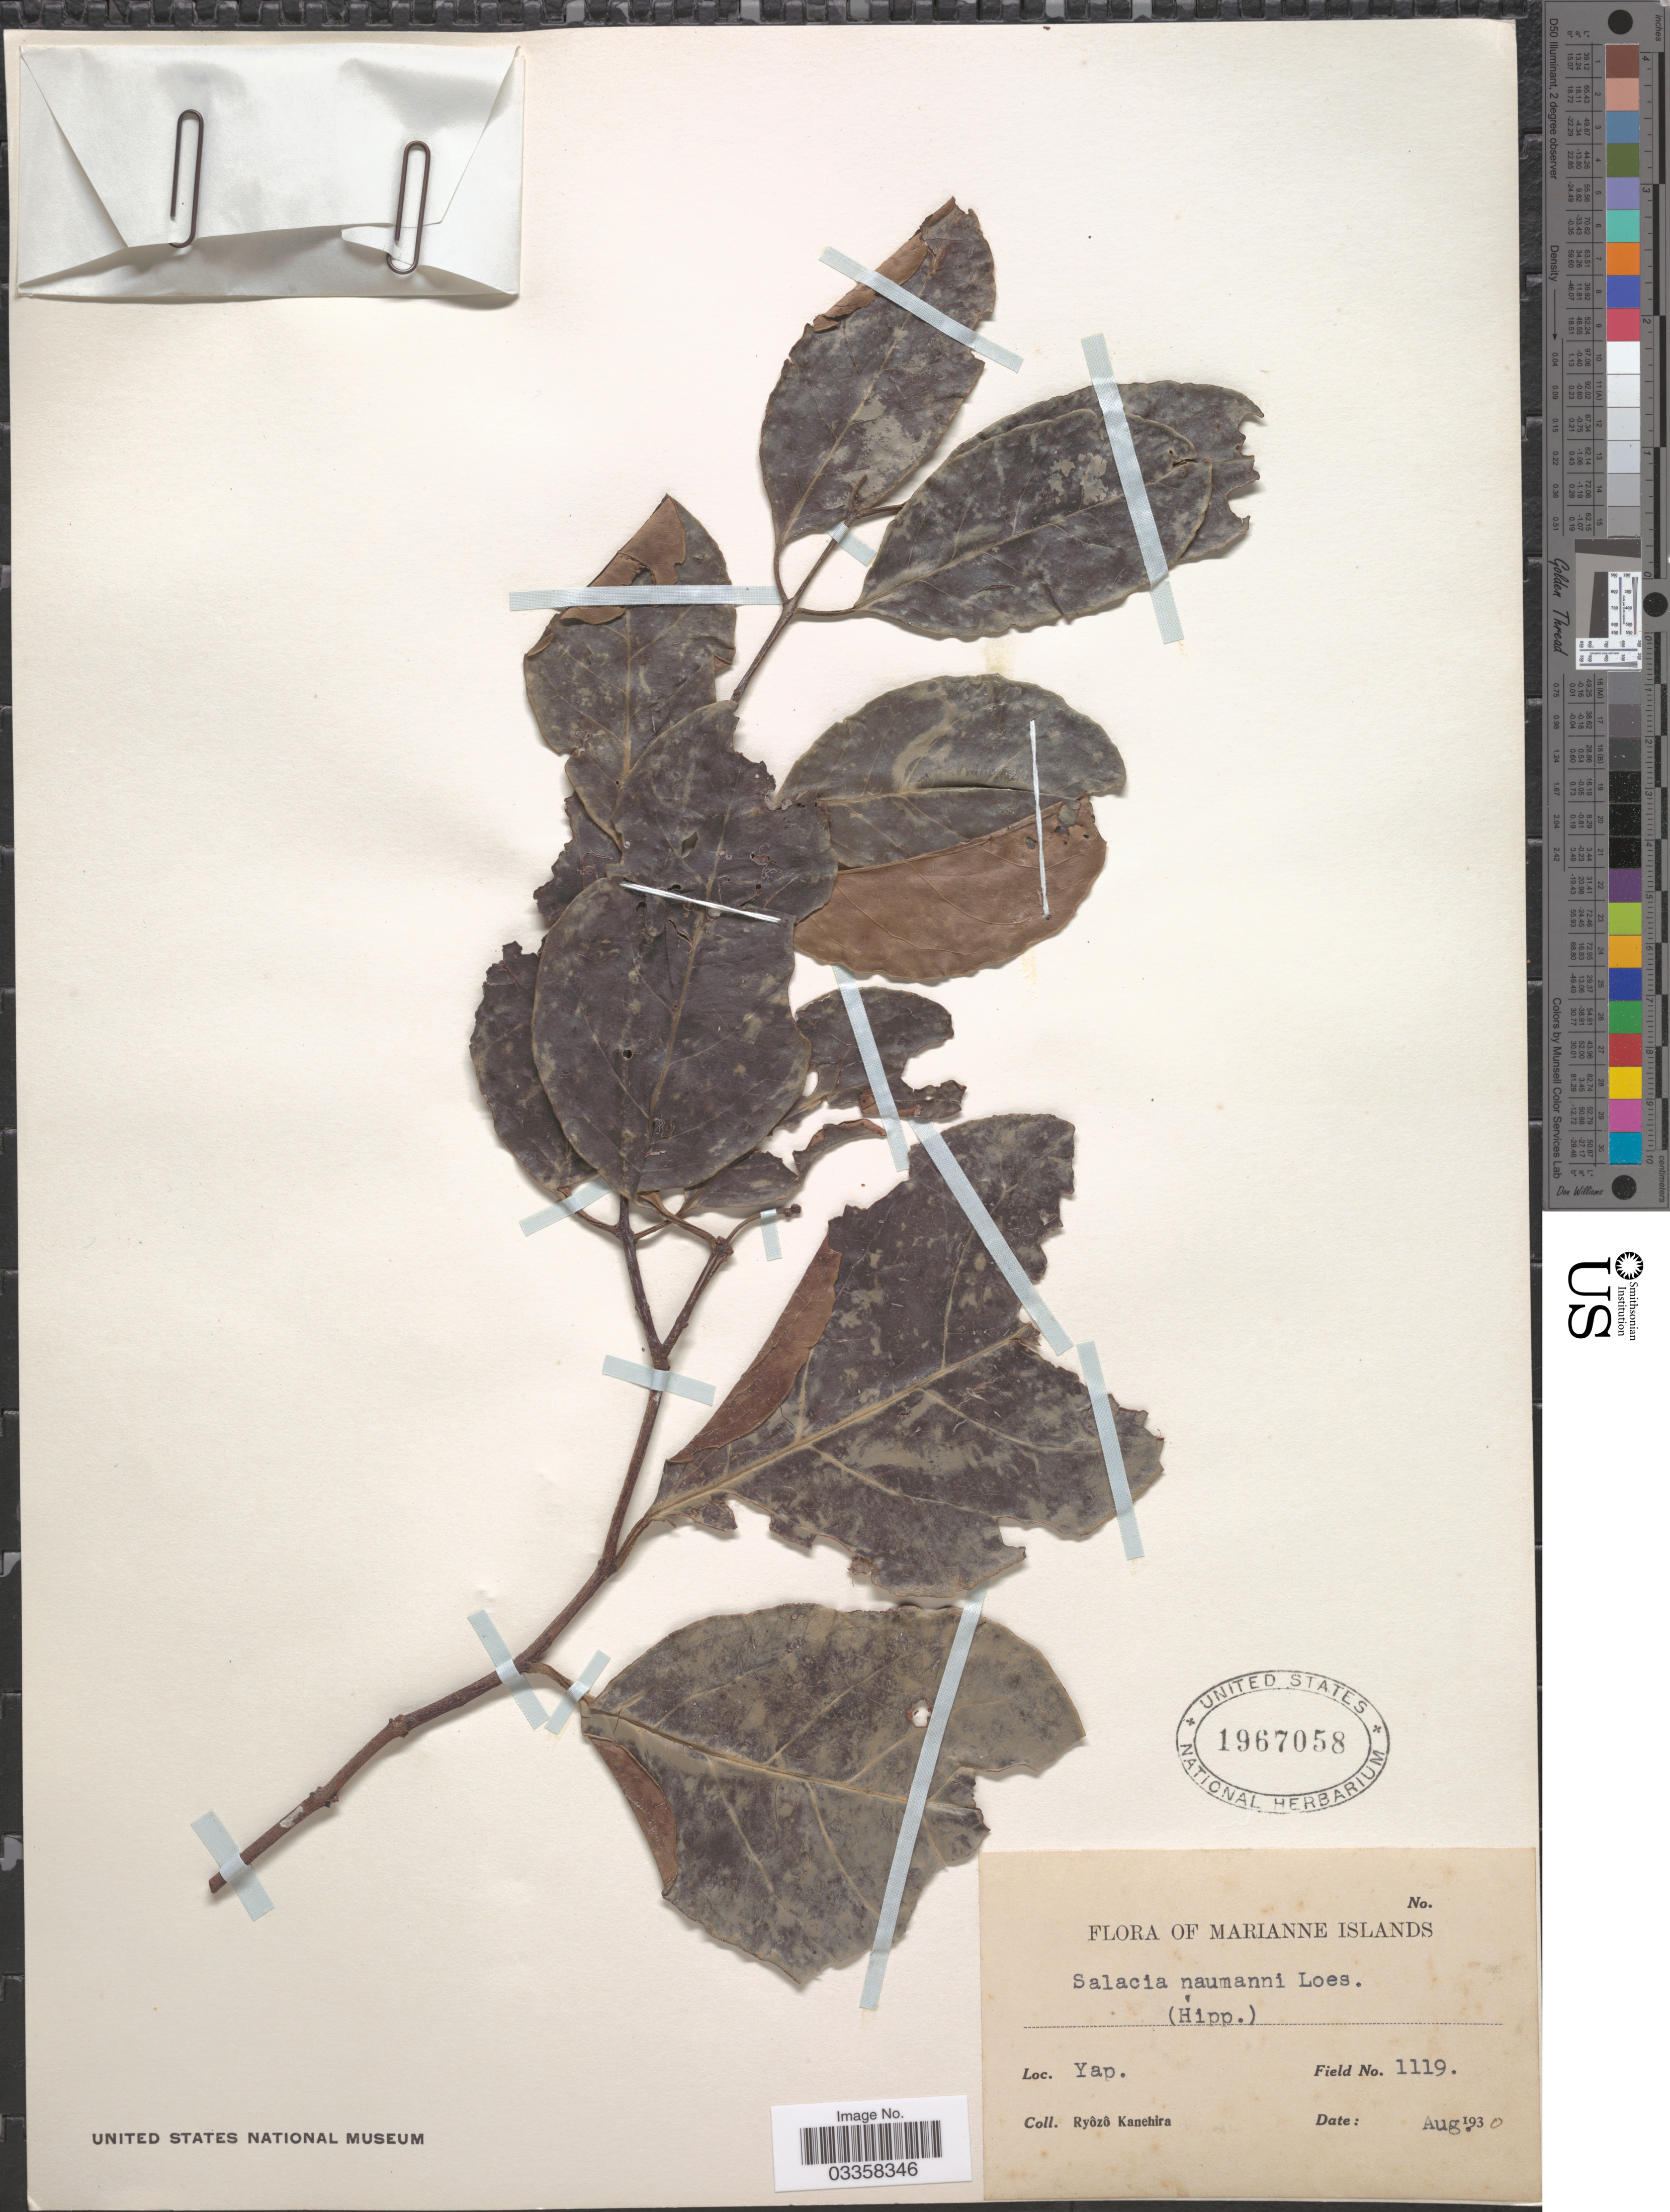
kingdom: Plantae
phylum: Tracheophyta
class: Magnoliopsida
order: Celastrales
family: Celastraceae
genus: Salacia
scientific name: Salacia prinoides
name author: (Willd.) DC.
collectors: R. Kanehira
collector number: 1119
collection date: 1930-08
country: Micronesia, Federated States of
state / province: Yap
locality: Marianne Islands.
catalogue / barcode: US 1967058